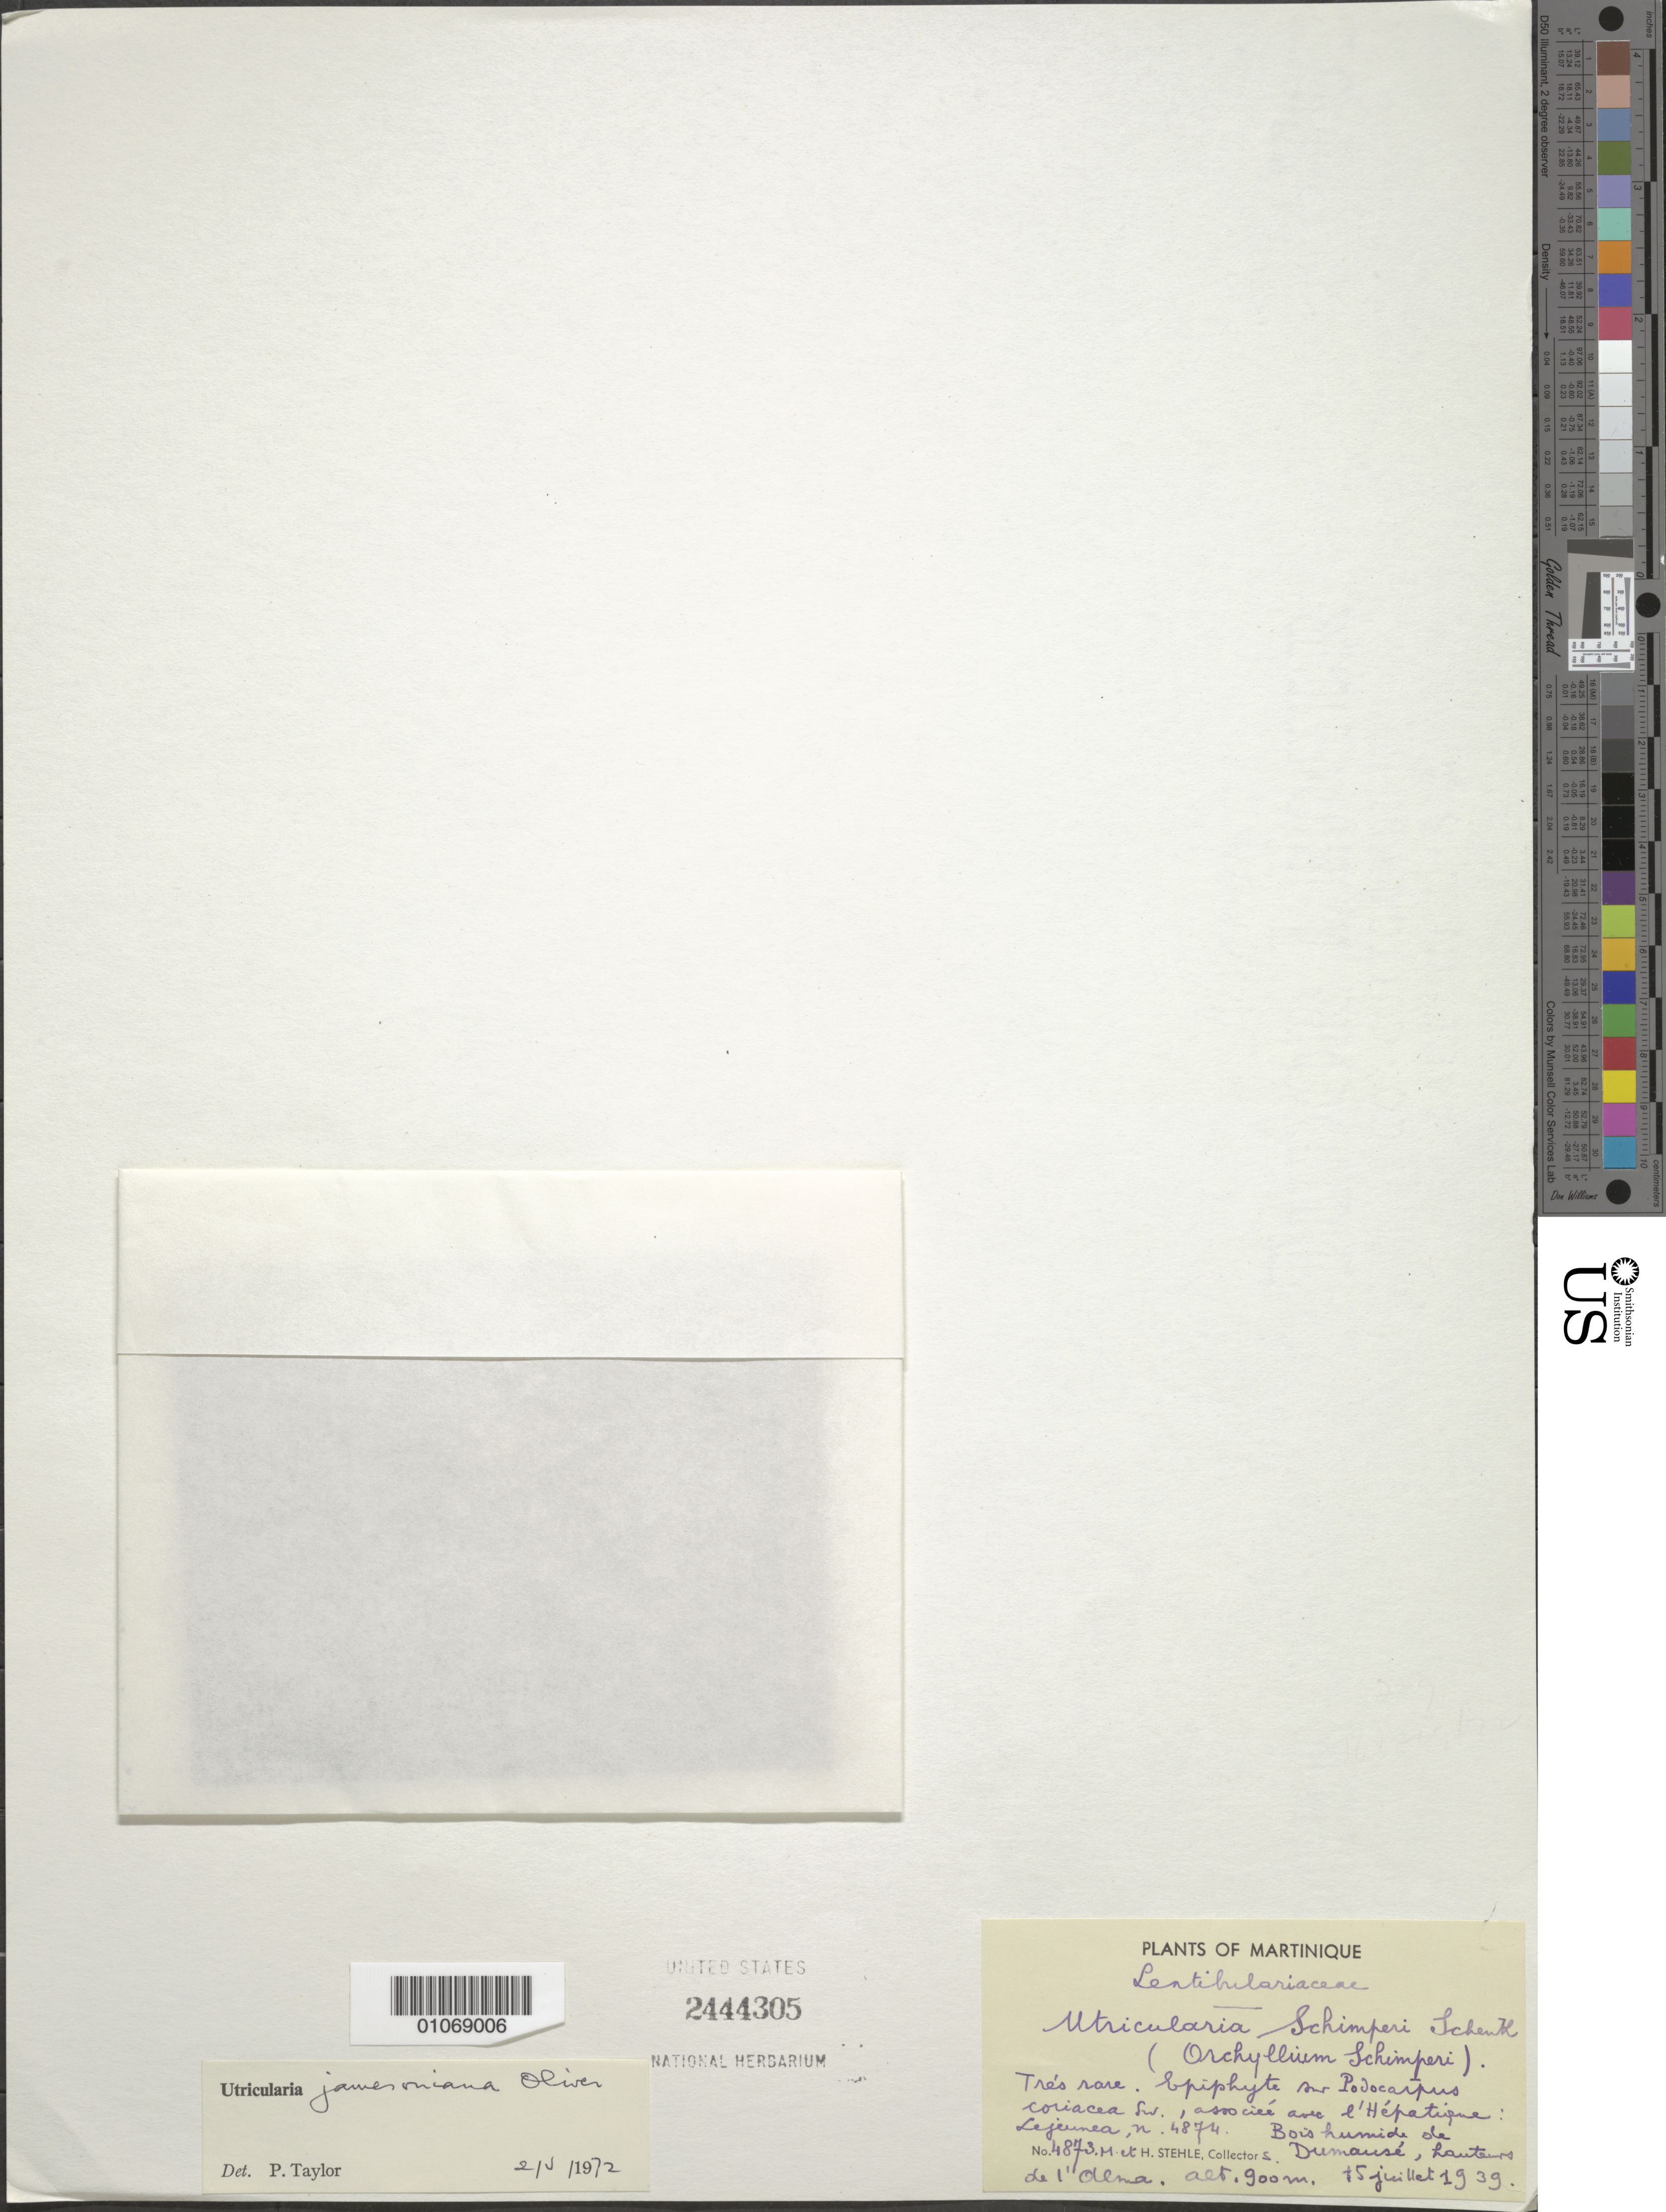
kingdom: Plantae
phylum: Tracheophyta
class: Magnoliopsida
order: Lamiales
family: Lentibulariaceae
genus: Utricularia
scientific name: Utricularia jamesoniana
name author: Oliv.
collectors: H. Stehlé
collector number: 4873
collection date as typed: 15 Jul 1939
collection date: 1939-07-15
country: Martinique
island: Martinique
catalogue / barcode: US 2444305